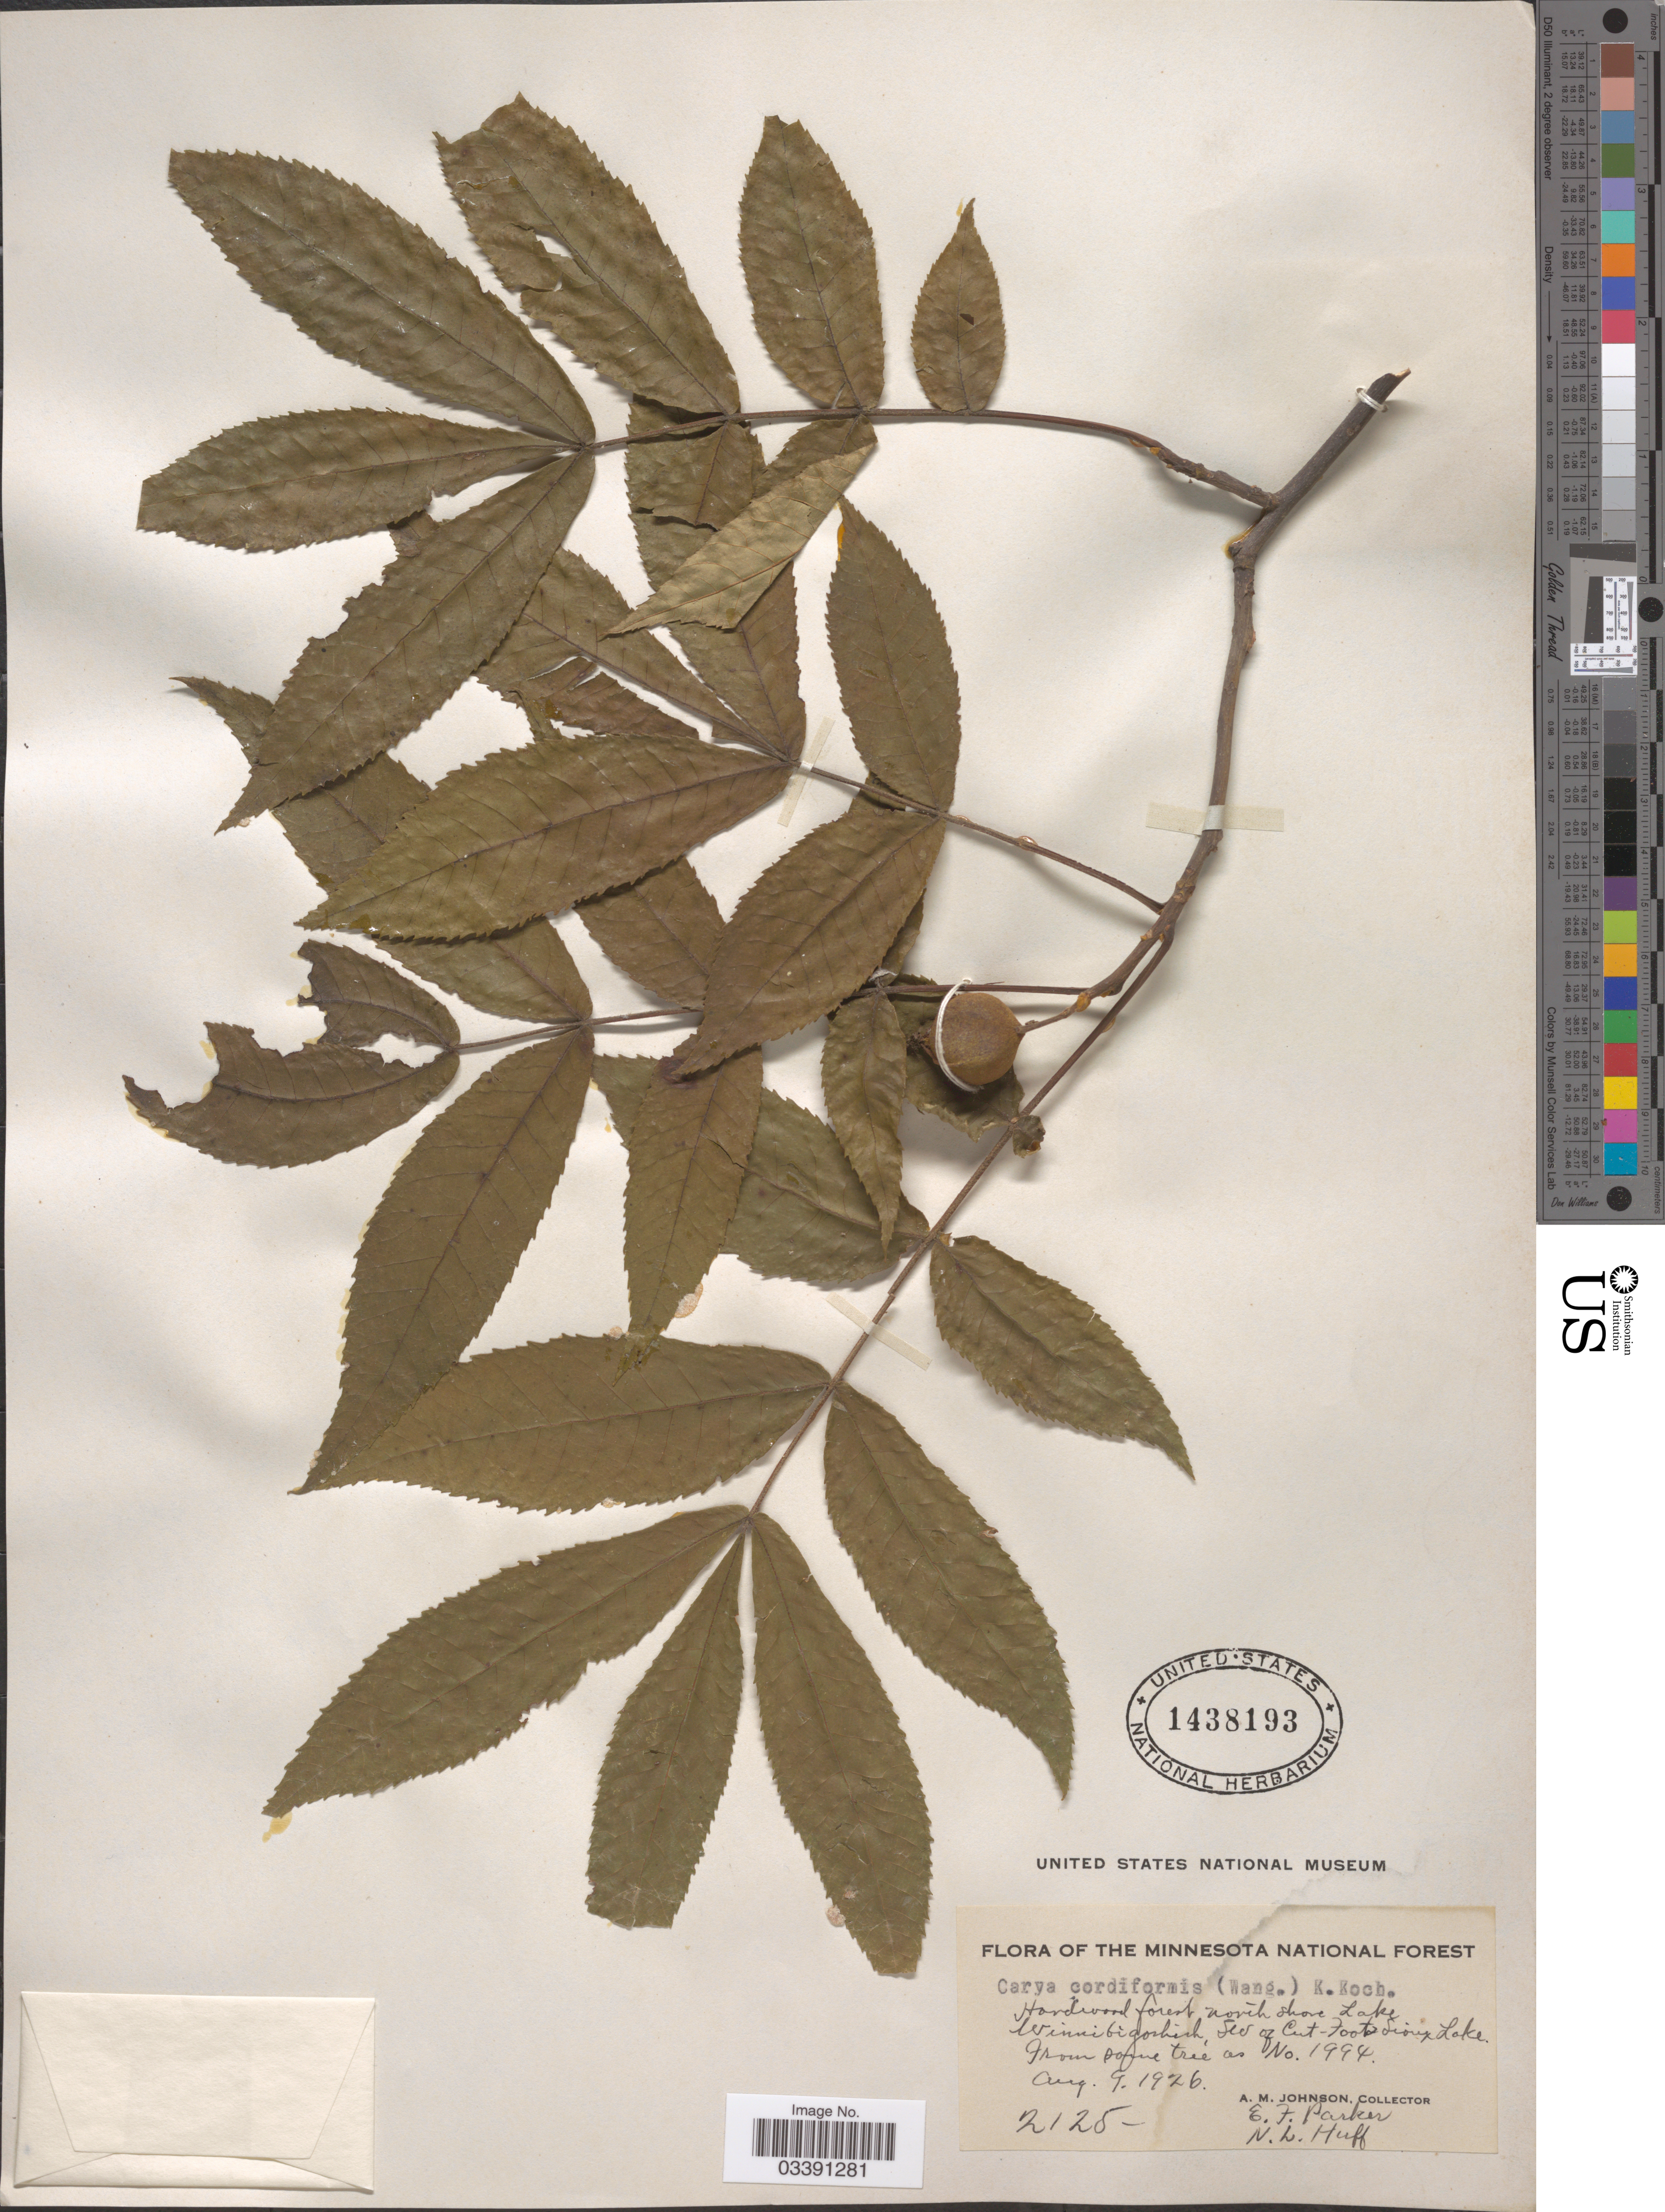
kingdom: Plantae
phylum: Tracheophyta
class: Magnoliopsida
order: Fagales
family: Juglandaceae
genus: Carya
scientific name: Carya cordiformis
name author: (Wangenh.) K. Koch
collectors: A. M. Johnson, E. Parker & N. Huff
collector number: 2125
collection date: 1926-08-09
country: United States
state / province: Minnesota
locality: The Minnesota National Forest. Hardwood forest north shore Lake Winnibigoshish, SW of Cut-Foot Sioux Lake.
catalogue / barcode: US 1438193